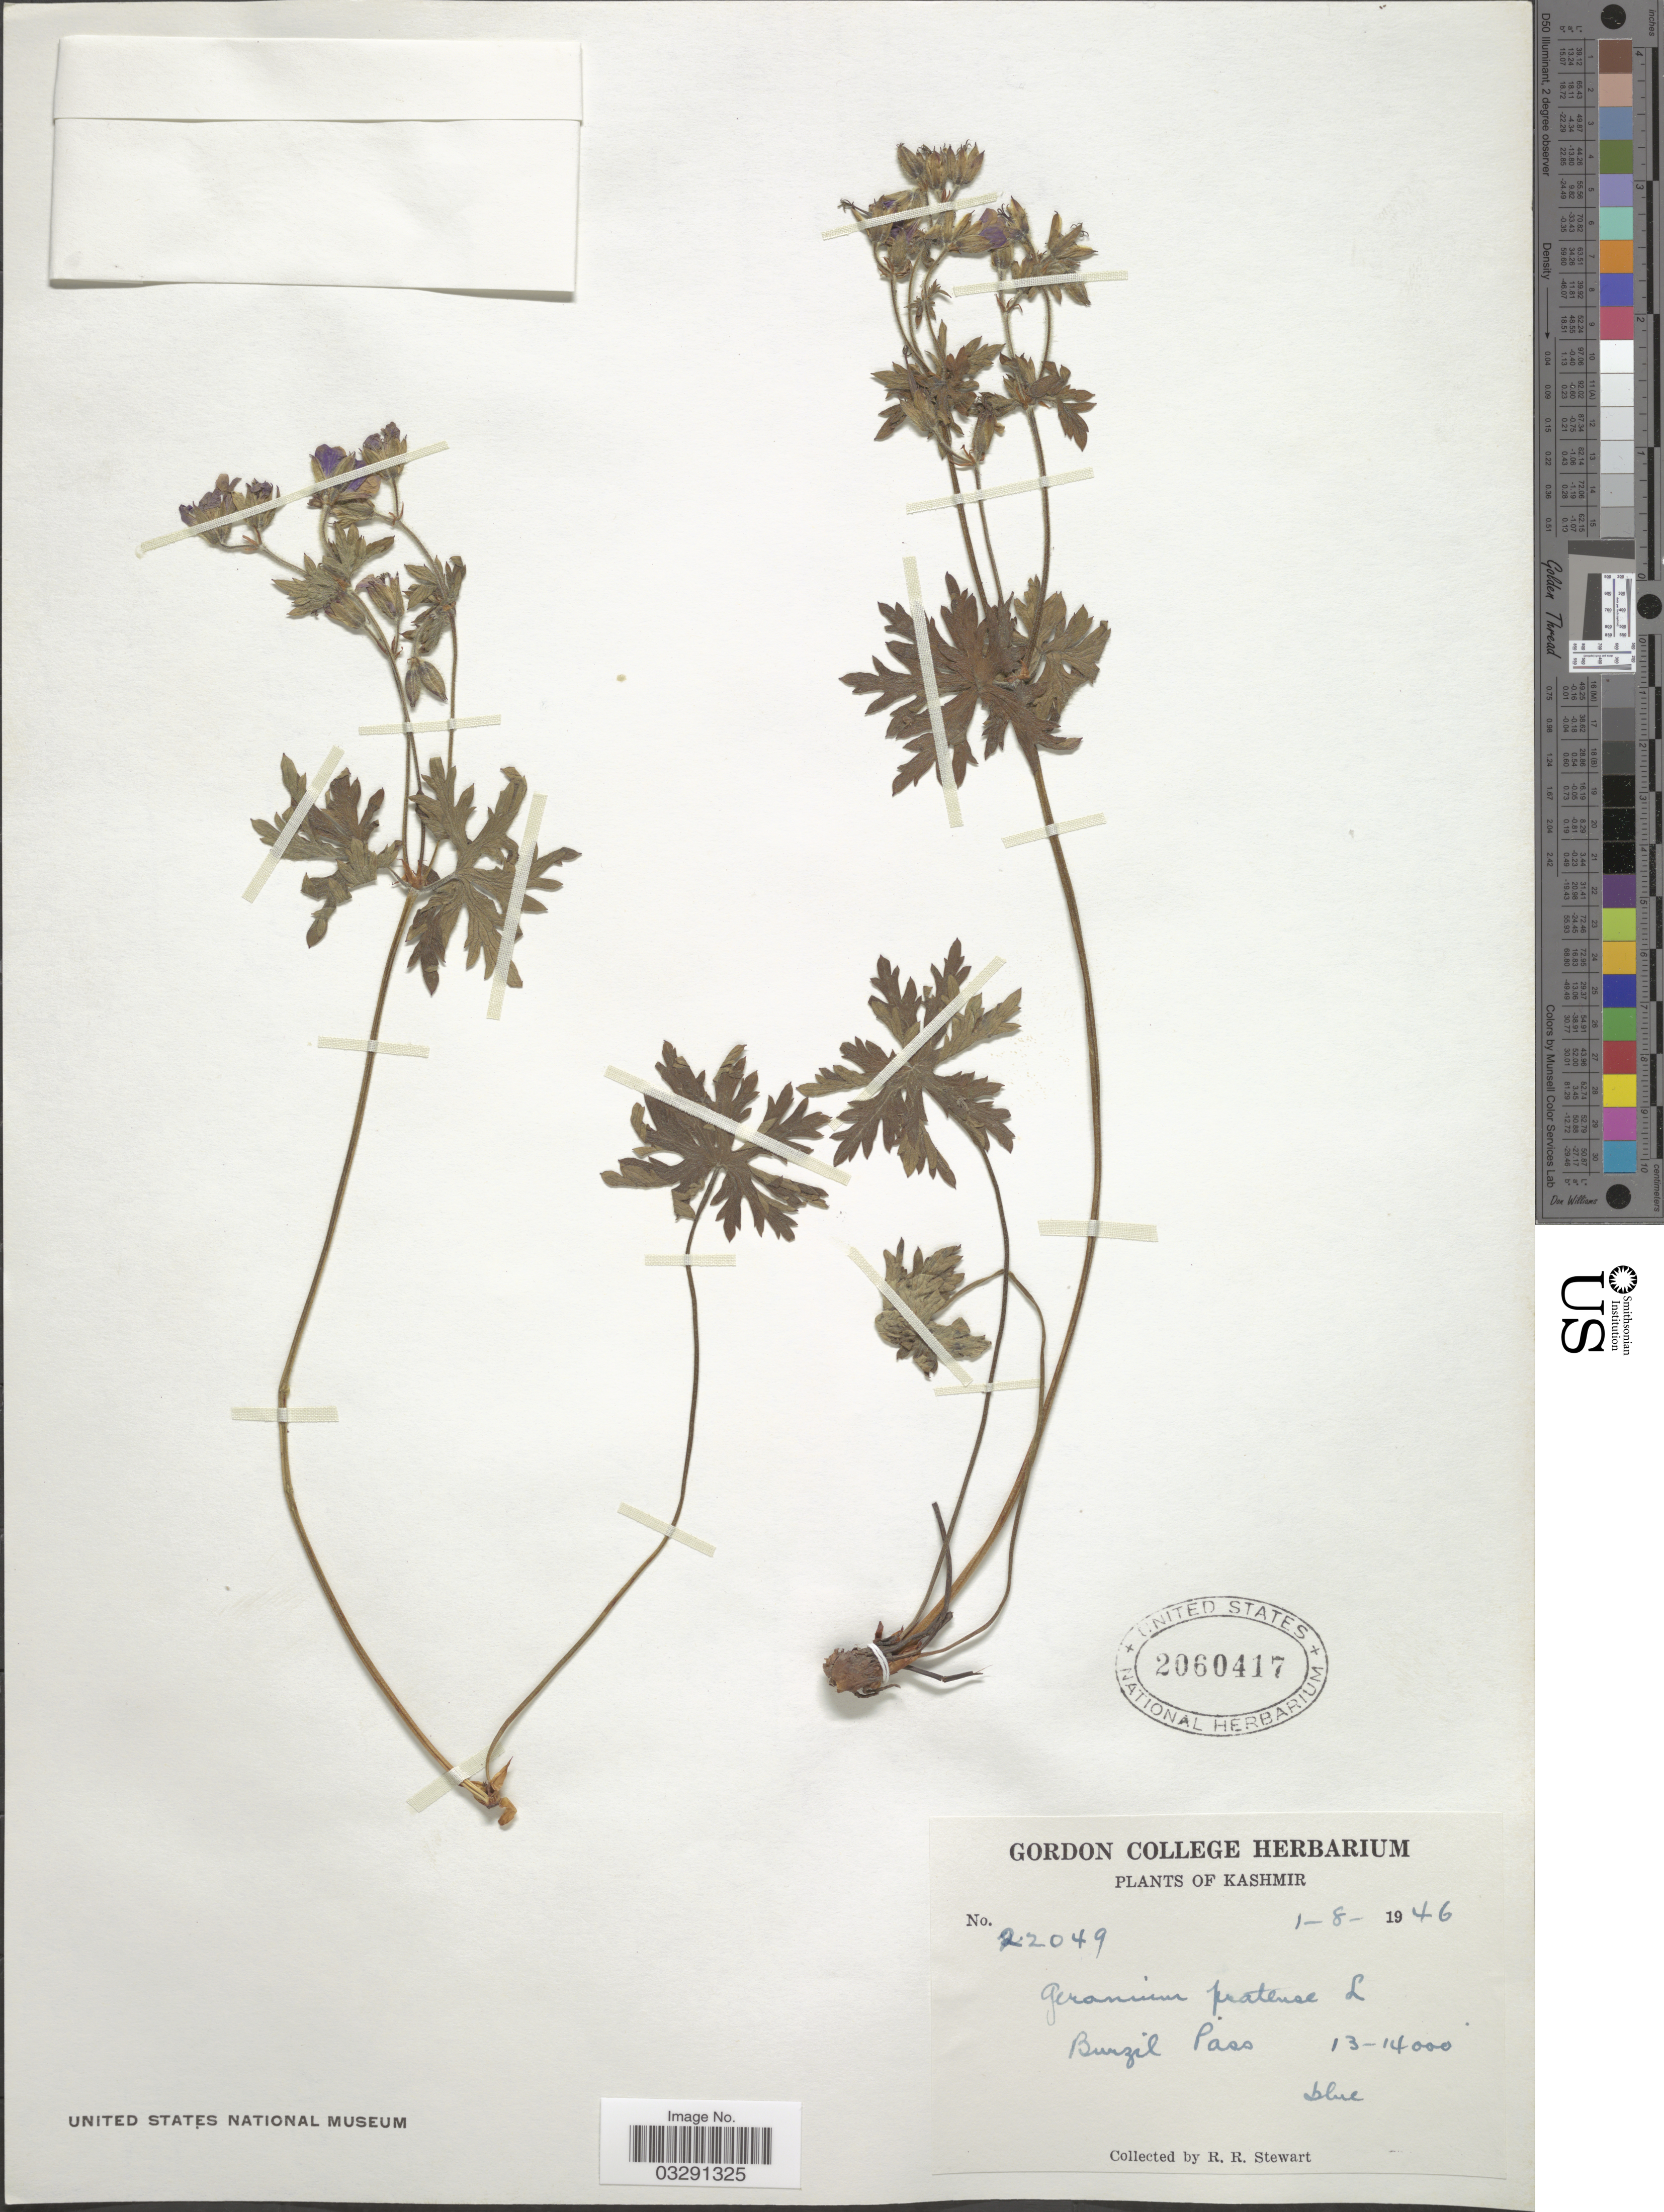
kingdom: Plantae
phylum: Tracheophyta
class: Magnoliopsida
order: Geraniales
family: Geraniaceae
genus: Geranium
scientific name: Geranium pratense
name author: L.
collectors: R. Stewart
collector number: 22049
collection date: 1946-08-01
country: India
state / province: Jammu and Kashmir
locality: Kashmir, Burzil Pass.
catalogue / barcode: US 2060417